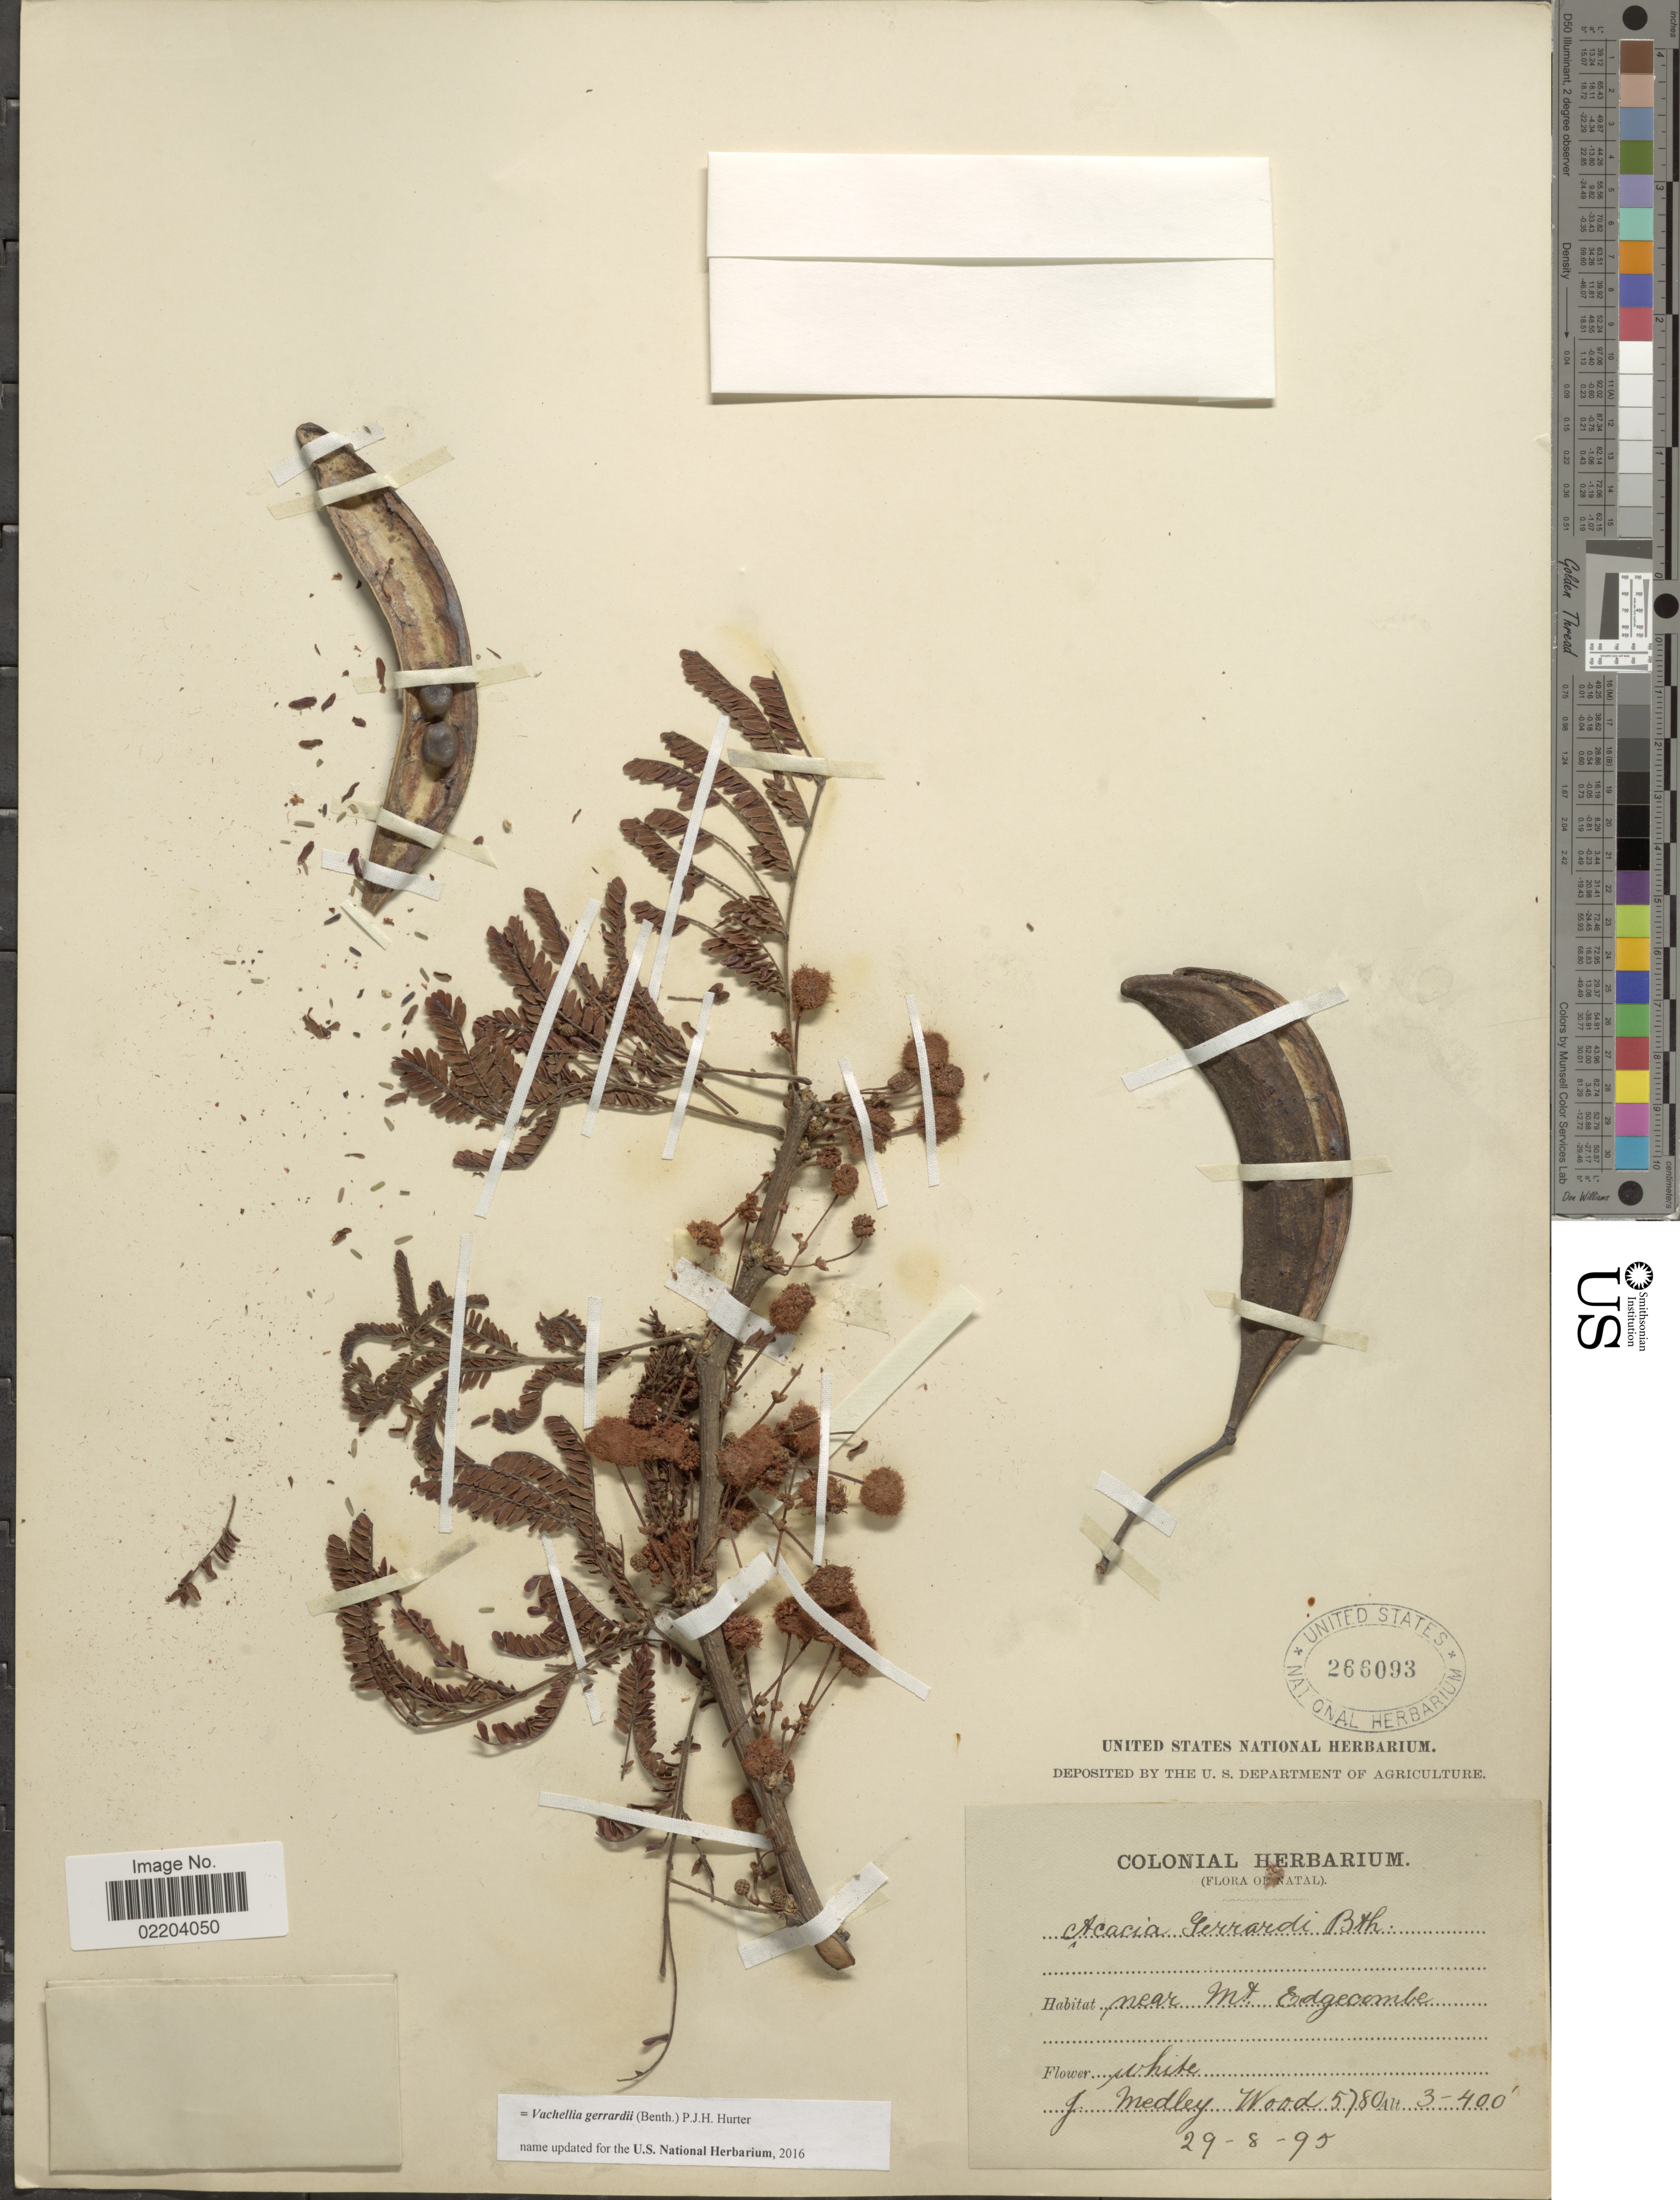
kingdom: Plantae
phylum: Tracheophyta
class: Magnoliopsida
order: Fabales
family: Fabaceae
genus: Vachellia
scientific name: Vachellia gerrardii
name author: (Benth.) P.J.H. Hurter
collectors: J. Medley Wood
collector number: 5780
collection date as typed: Transcribed d/m/y: 29/8/95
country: South Africa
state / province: KwaZulu-Natal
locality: Natal. Near Mt. Edgecombe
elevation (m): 91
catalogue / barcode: US 266093